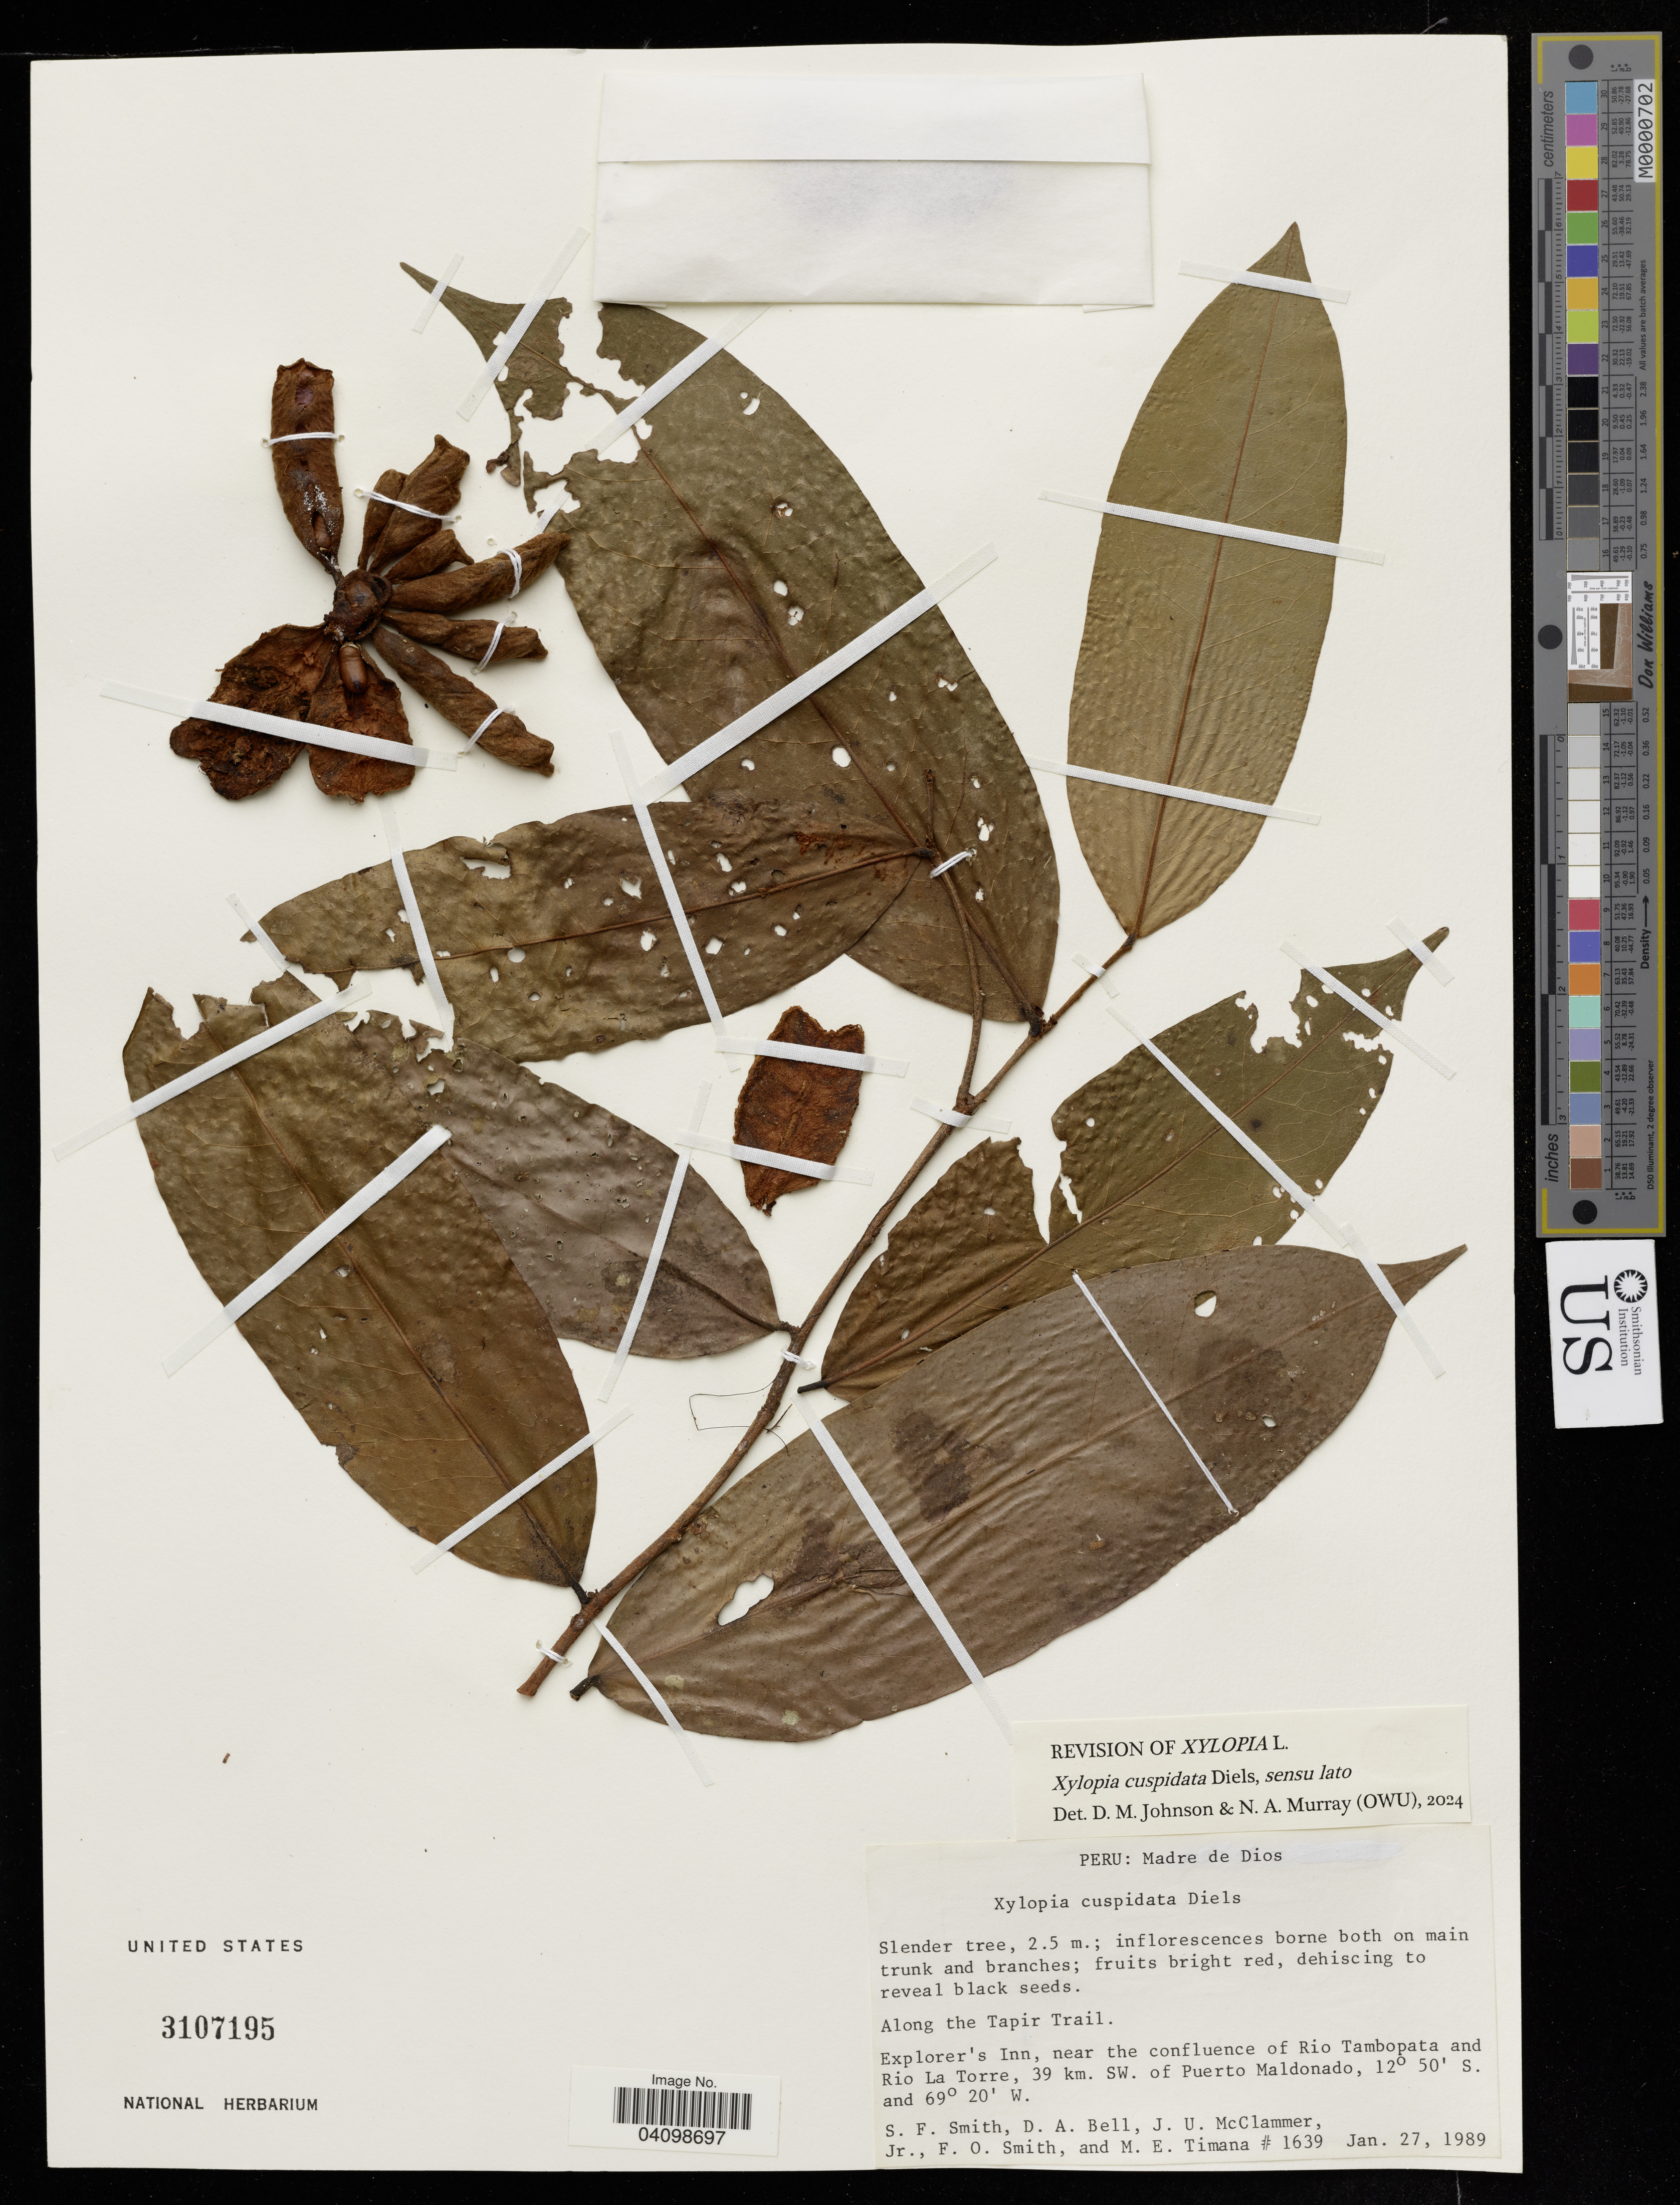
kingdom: Plantae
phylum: Tracheophyta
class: Magnoliopsida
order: Magnoliales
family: Annonaceae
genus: Xylopia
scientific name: Xylopia cuspidata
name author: Diels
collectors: D. A. Bell & J. McClammer Jr.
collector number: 1639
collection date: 1989-01-27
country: Peru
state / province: Madre de Dios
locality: Along the Tapir Trail. Explorer's Inn, near the confluence of Rio Tambopata and Rio La Torre, 39 km. SW. of Puerto Maldonado.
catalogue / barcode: US 3107195